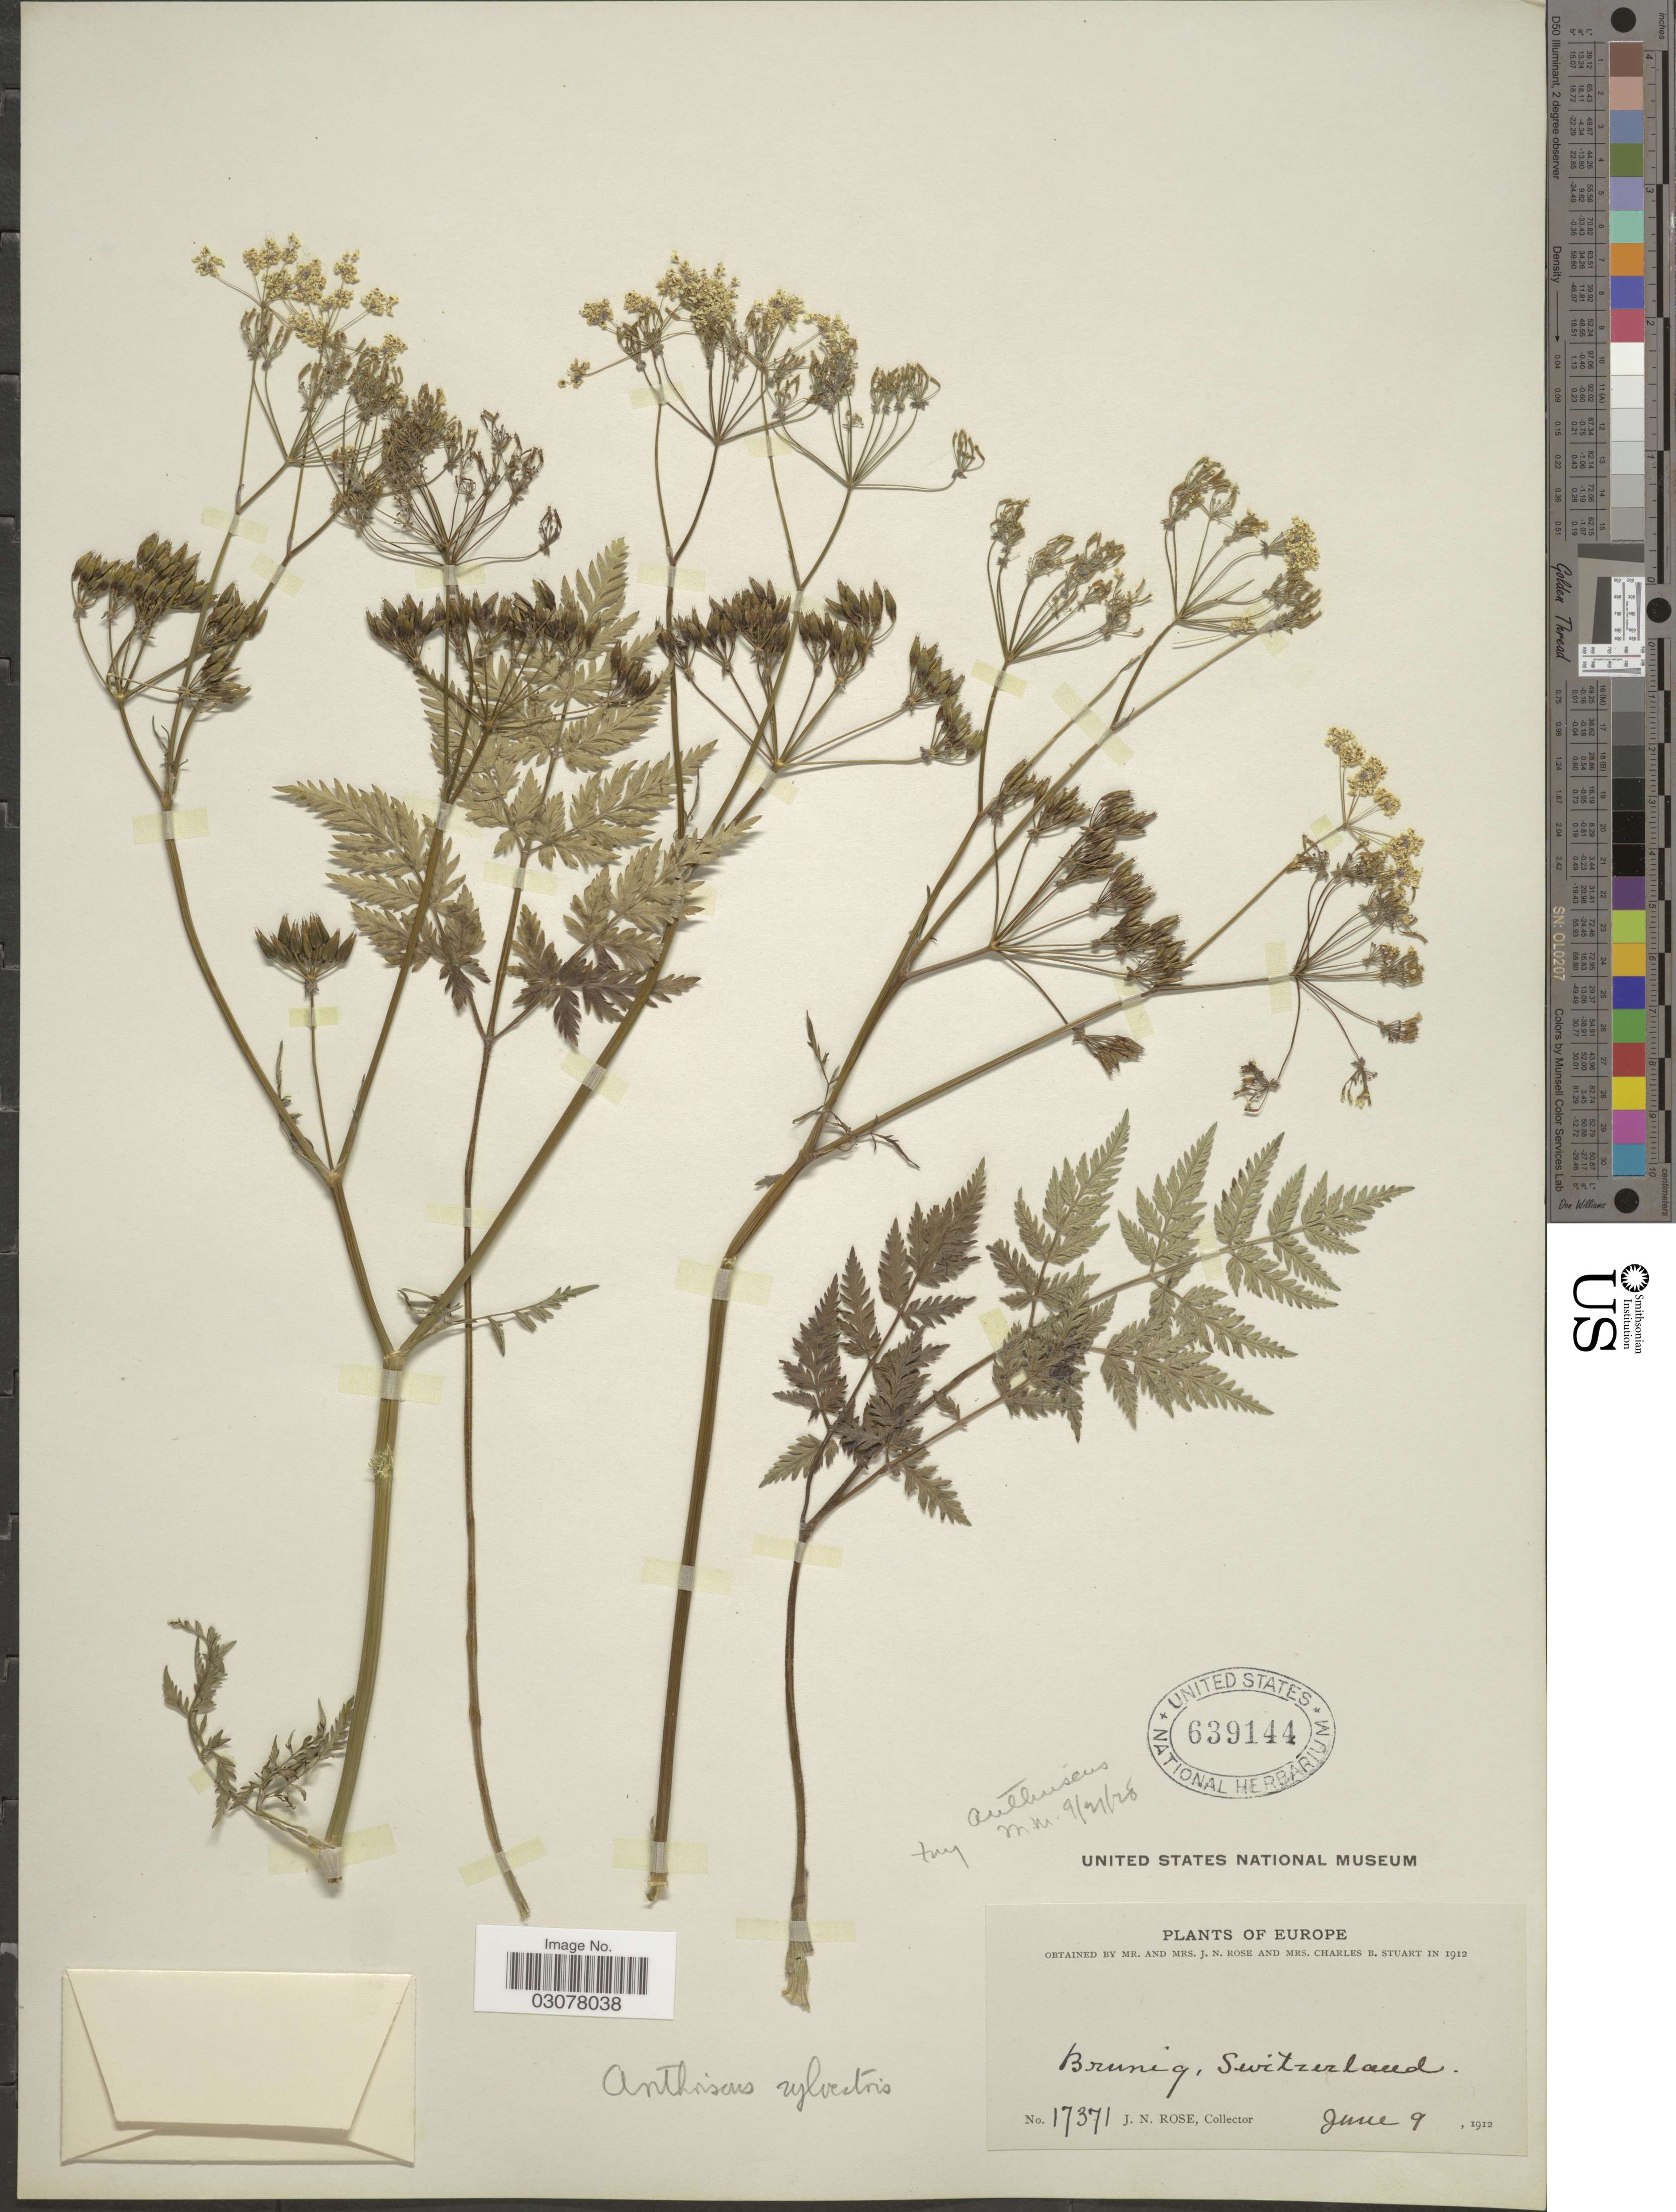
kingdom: Plantae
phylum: Tracheophyta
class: Magnoliopsida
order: Apiales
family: Apiaceae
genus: Anthriscus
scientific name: Anthriscus sylvestris subsp. sylvestris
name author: (L.) Hoffm.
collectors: J. N. Rose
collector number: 17371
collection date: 1912-06-09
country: Switzerland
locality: Brunig.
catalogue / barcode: US 639144